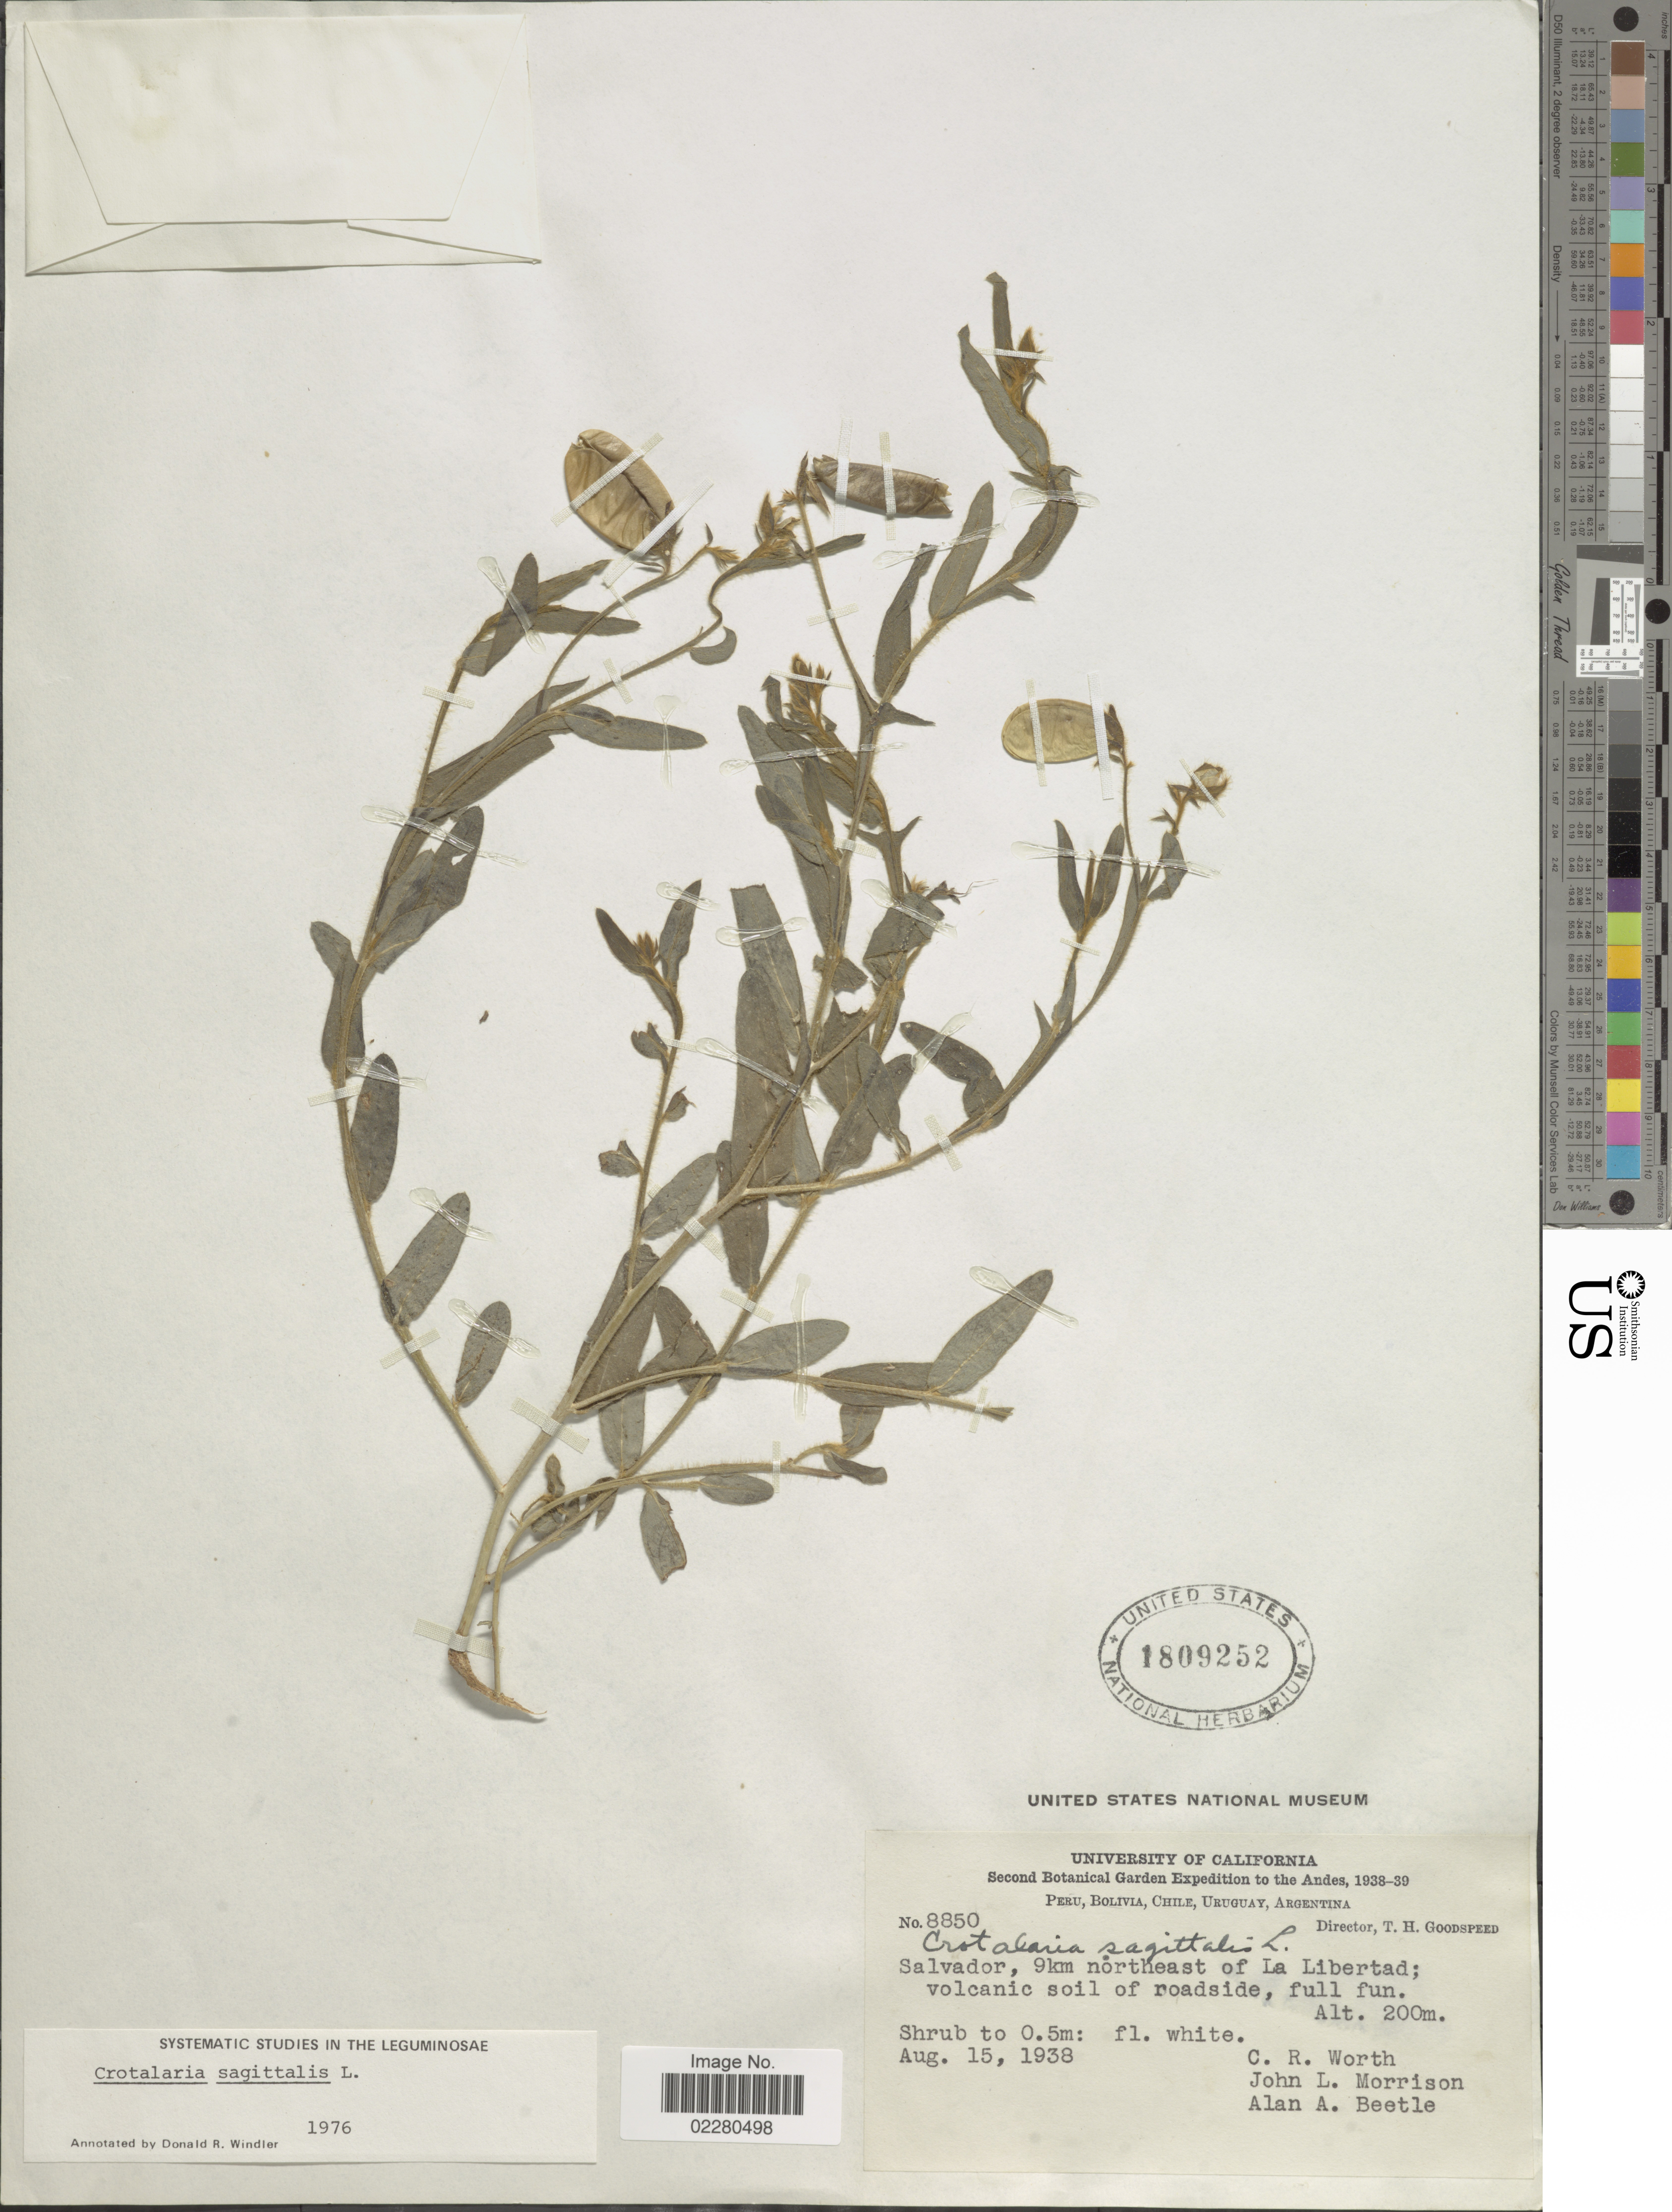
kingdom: Plantae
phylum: Tracheophyta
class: Magnoliopsida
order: Fabales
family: Fabaceae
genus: Crotalaria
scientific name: Crotalaria sagittalis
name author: L.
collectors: C. R. Worth, J. Morrison & A. A. Beetle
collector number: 8850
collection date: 1938-08-15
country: El Salvador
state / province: La Libertad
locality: Salvador, 9km northeast of La Libertad; volcanic soil of roadside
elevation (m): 200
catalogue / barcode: US 1809252